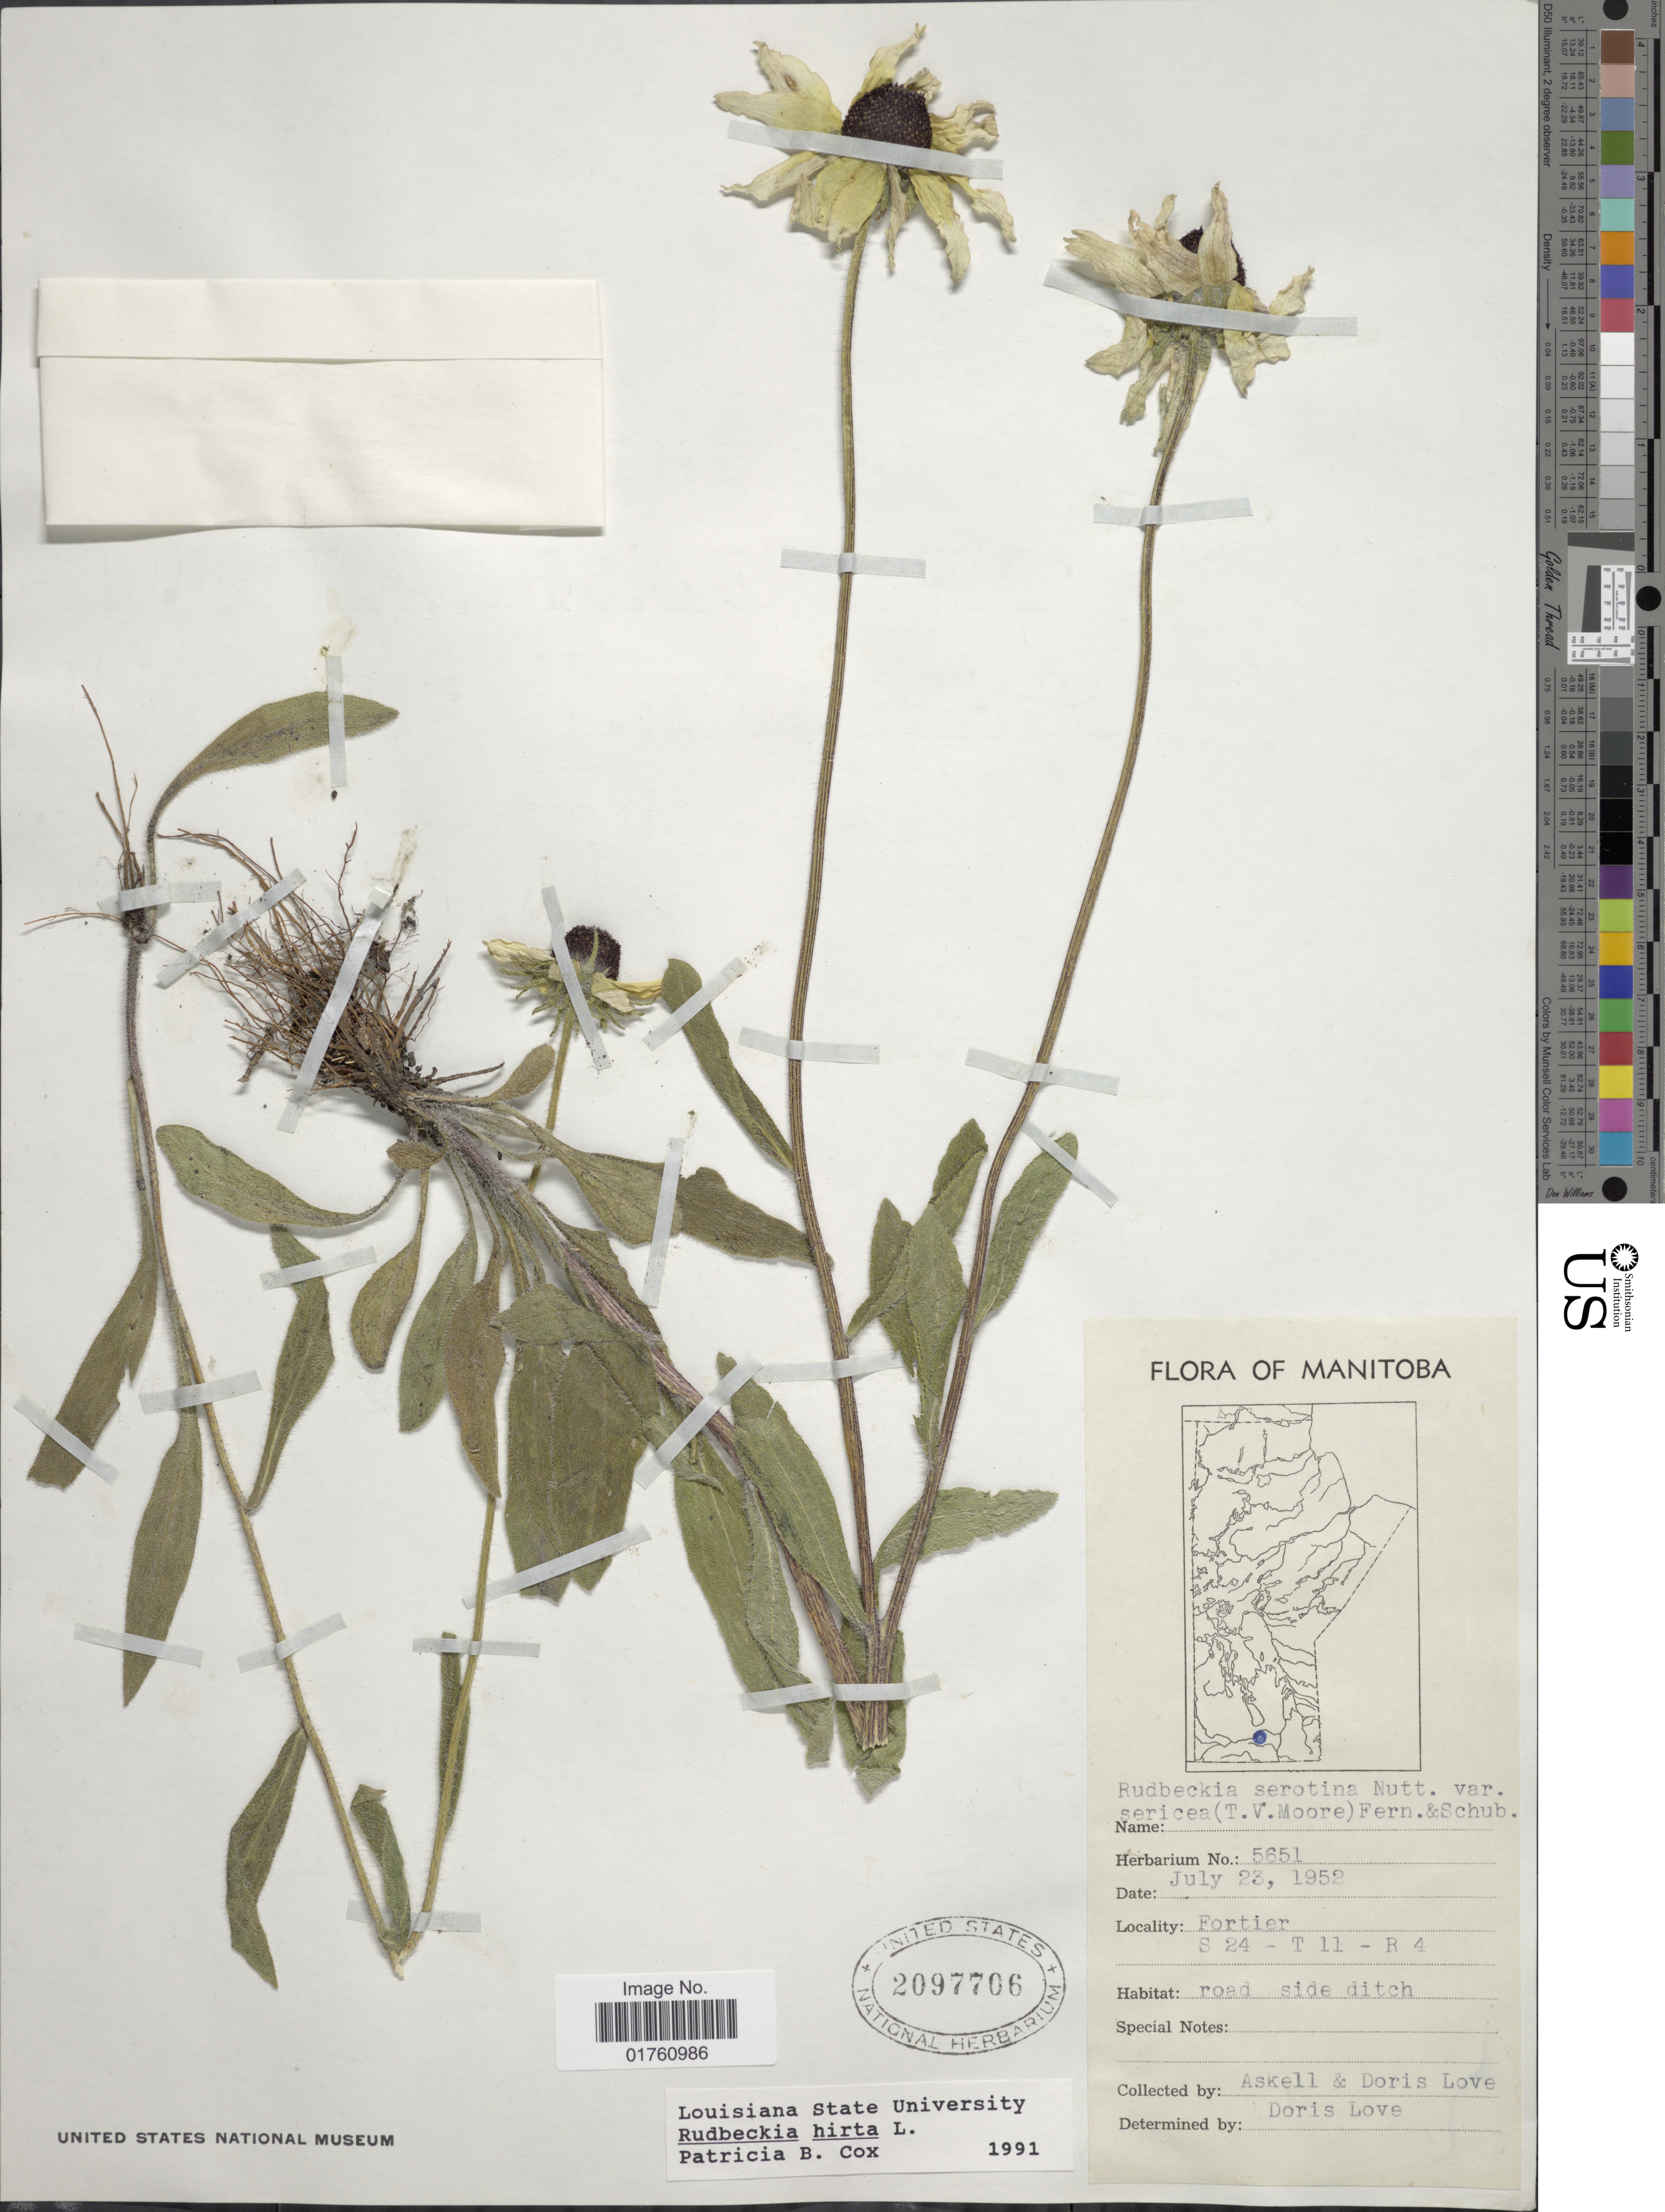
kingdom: Plantae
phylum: Tracheophyta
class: Magnoliopsida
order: Asterales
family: Asteraceae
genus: Rudbeckia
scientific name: Rudbeckia hirta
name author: L.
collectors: Á. Löve & D. Löve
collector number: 5651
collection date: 1952-07-23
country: Canada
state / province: Manitoba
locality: Fortier S 24 - T 11 - R4, road side ditch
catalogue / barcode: US 2097706